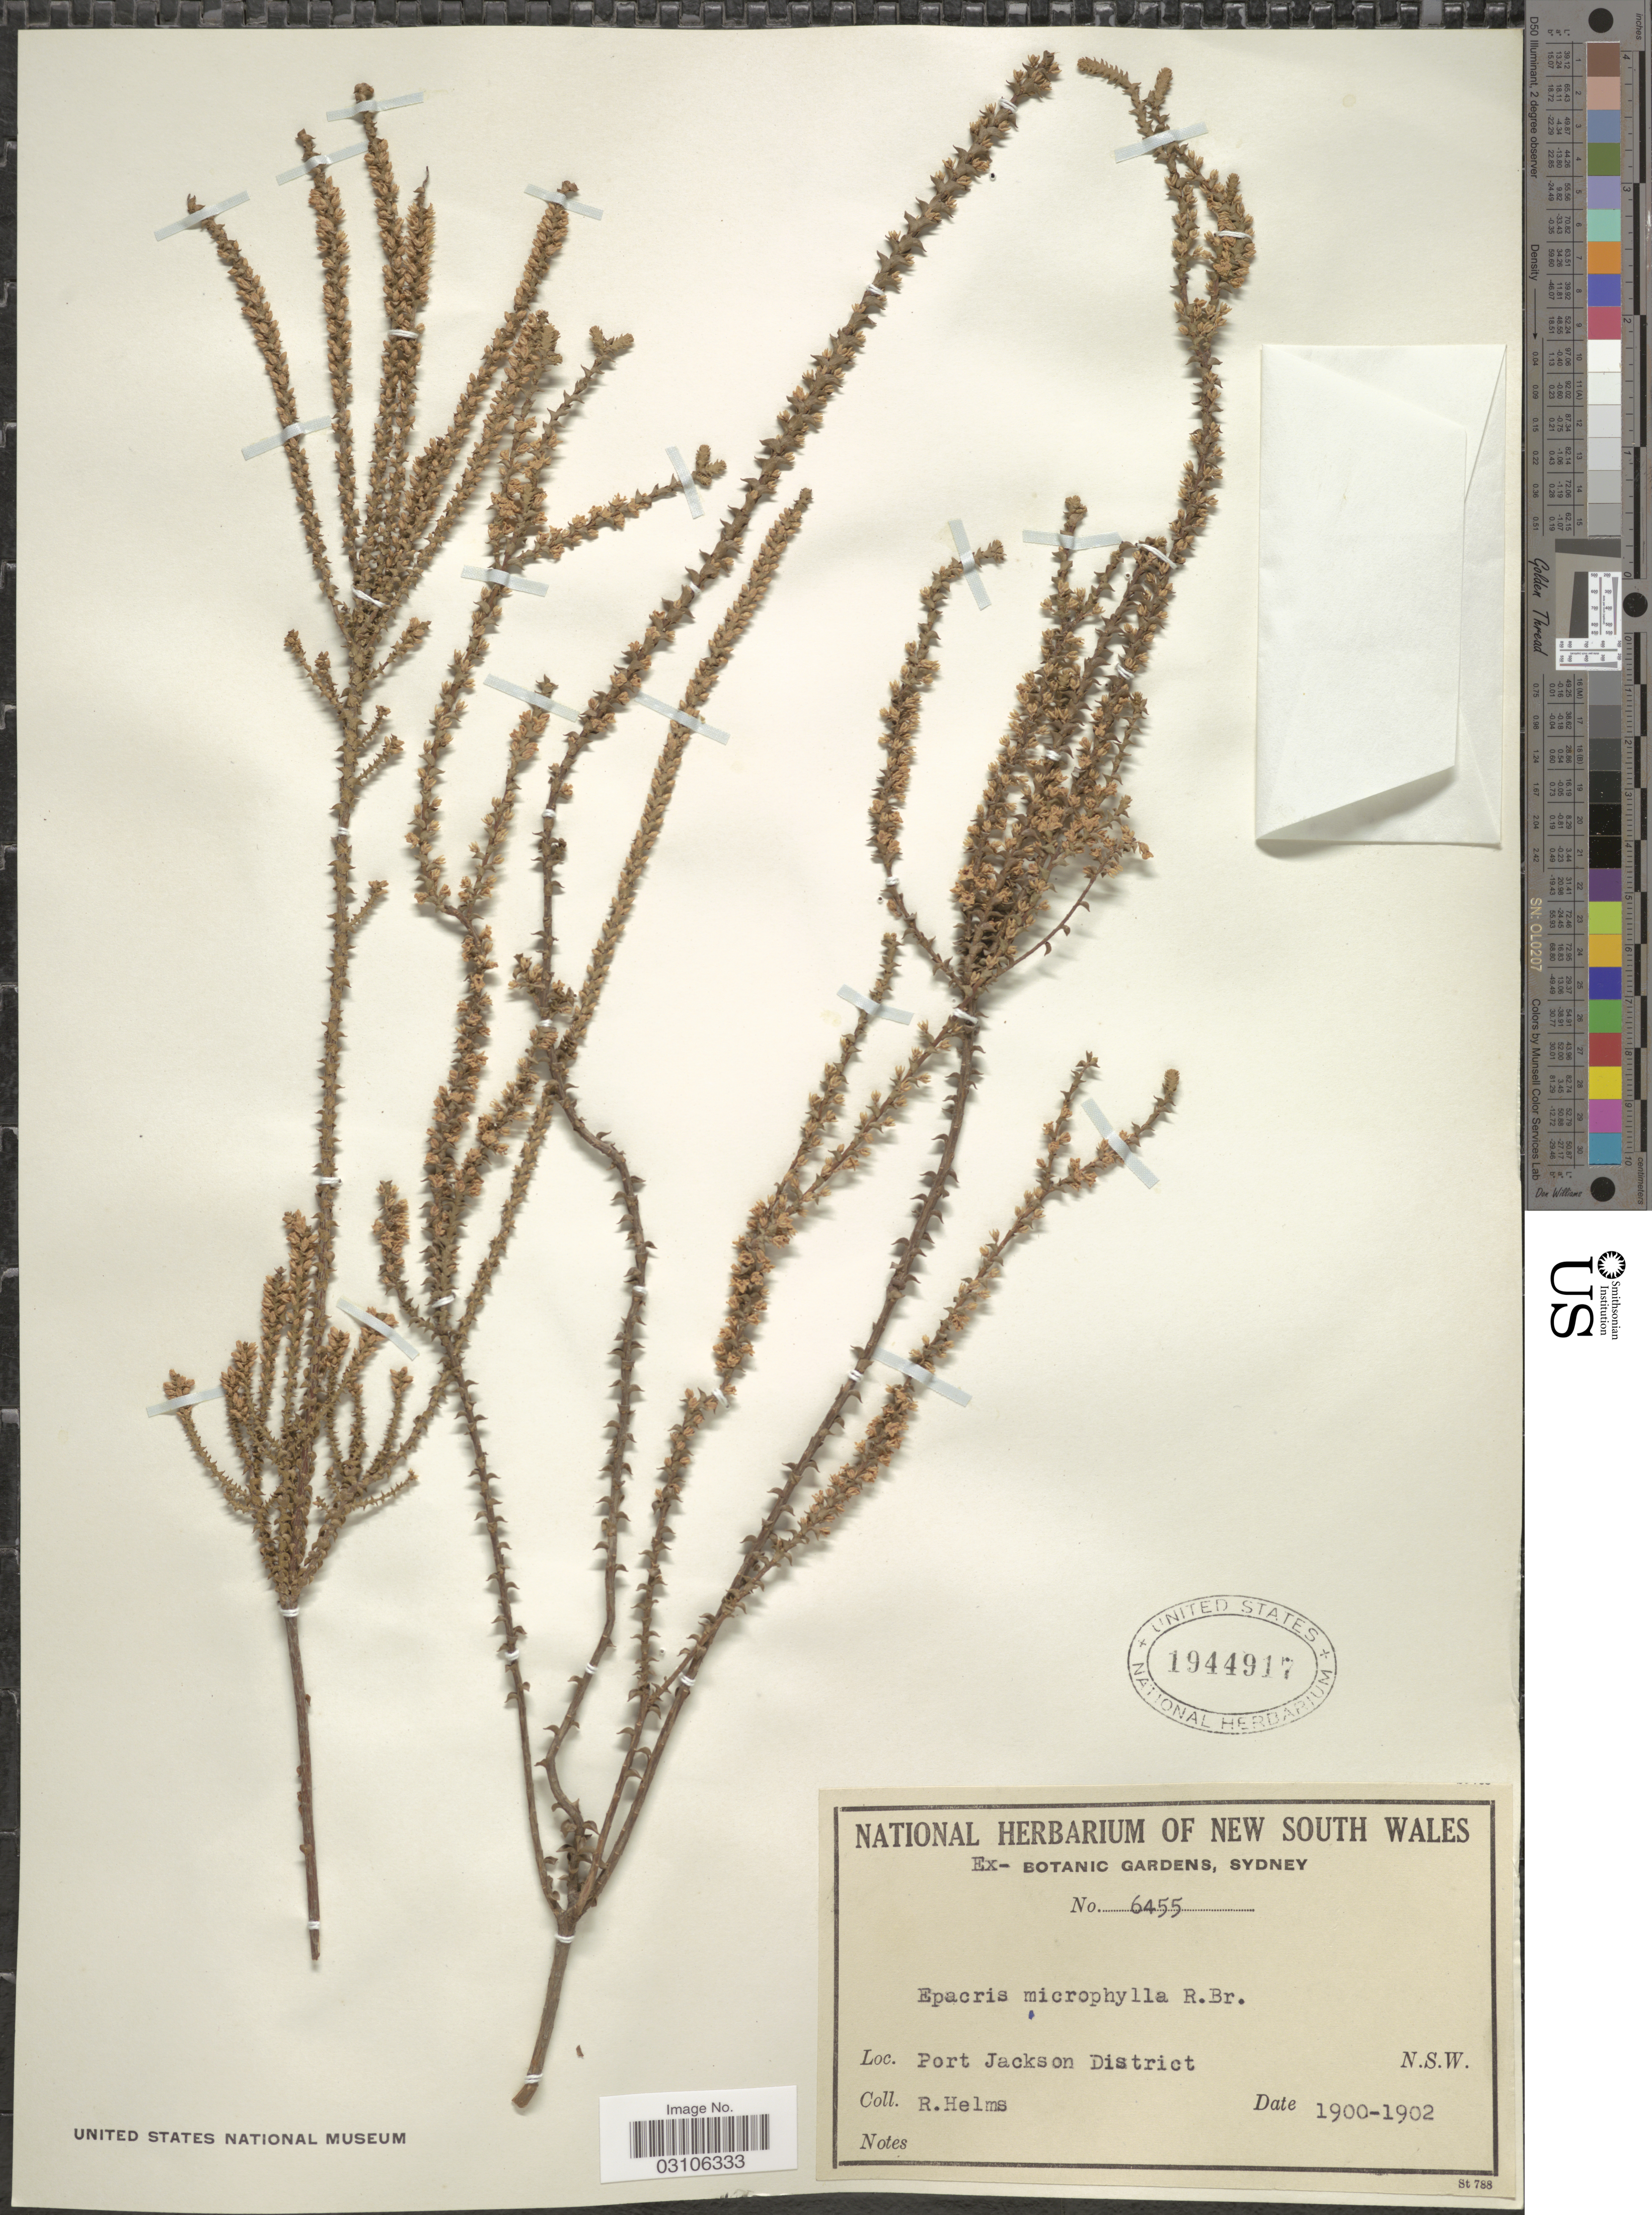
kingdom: Plantae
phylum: Tracheophyta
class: Magnoliopsida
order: Ericales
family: Ericaceae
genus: Epacris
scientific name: Epacris microphylla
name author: R. Br.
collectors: R. Helms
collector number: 6455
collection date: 1900/1902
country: Australia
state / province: New South Wales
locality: Port Jackson District.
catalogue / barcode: US 1944917